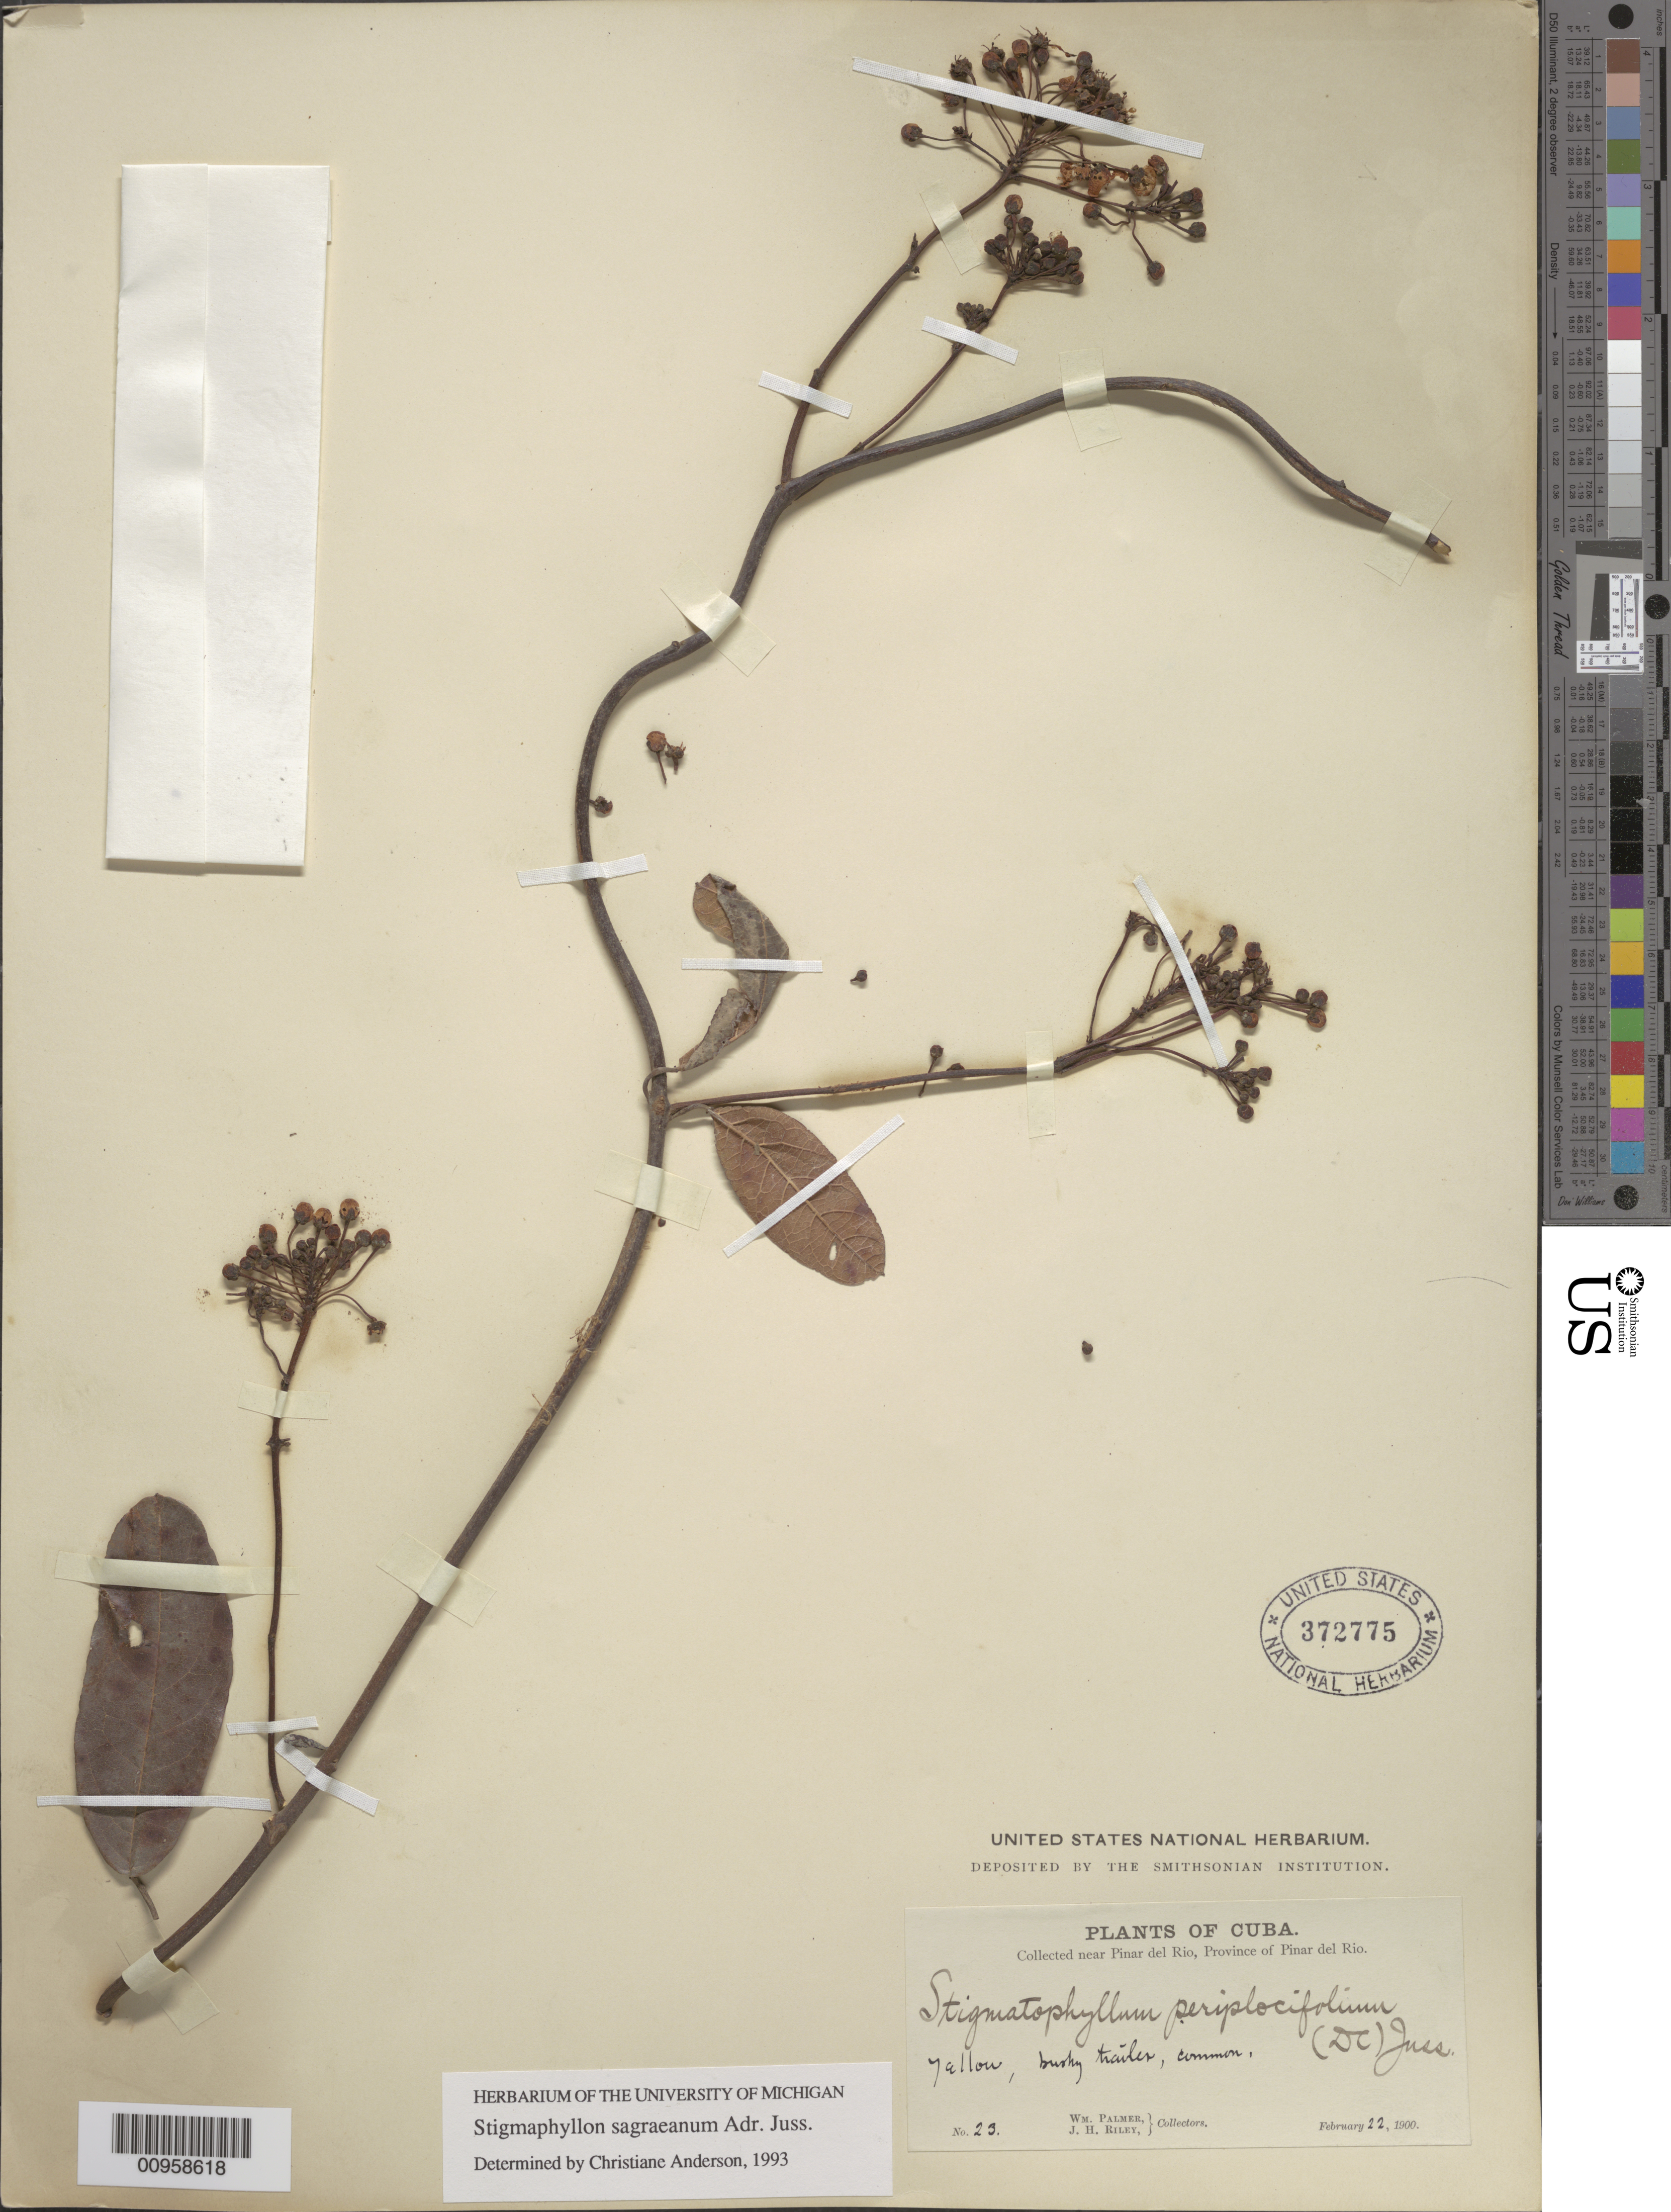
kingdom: Plantae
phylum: Tracheophyta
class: Magnoliopsida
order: Malpighiales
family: Malpighiaceae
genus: Stigmaphyllon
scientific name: Stigmaphyllon sagraeanum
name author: Juss.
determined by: Anderson, C.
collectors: W. Palmer & J. H. Riley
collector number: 23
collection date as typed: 22 Feb 1900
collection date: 1900-02-22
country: Cuba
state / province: Pinar del Rio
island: Cuba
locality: Near Pinar del Rio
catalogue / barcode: US 372775